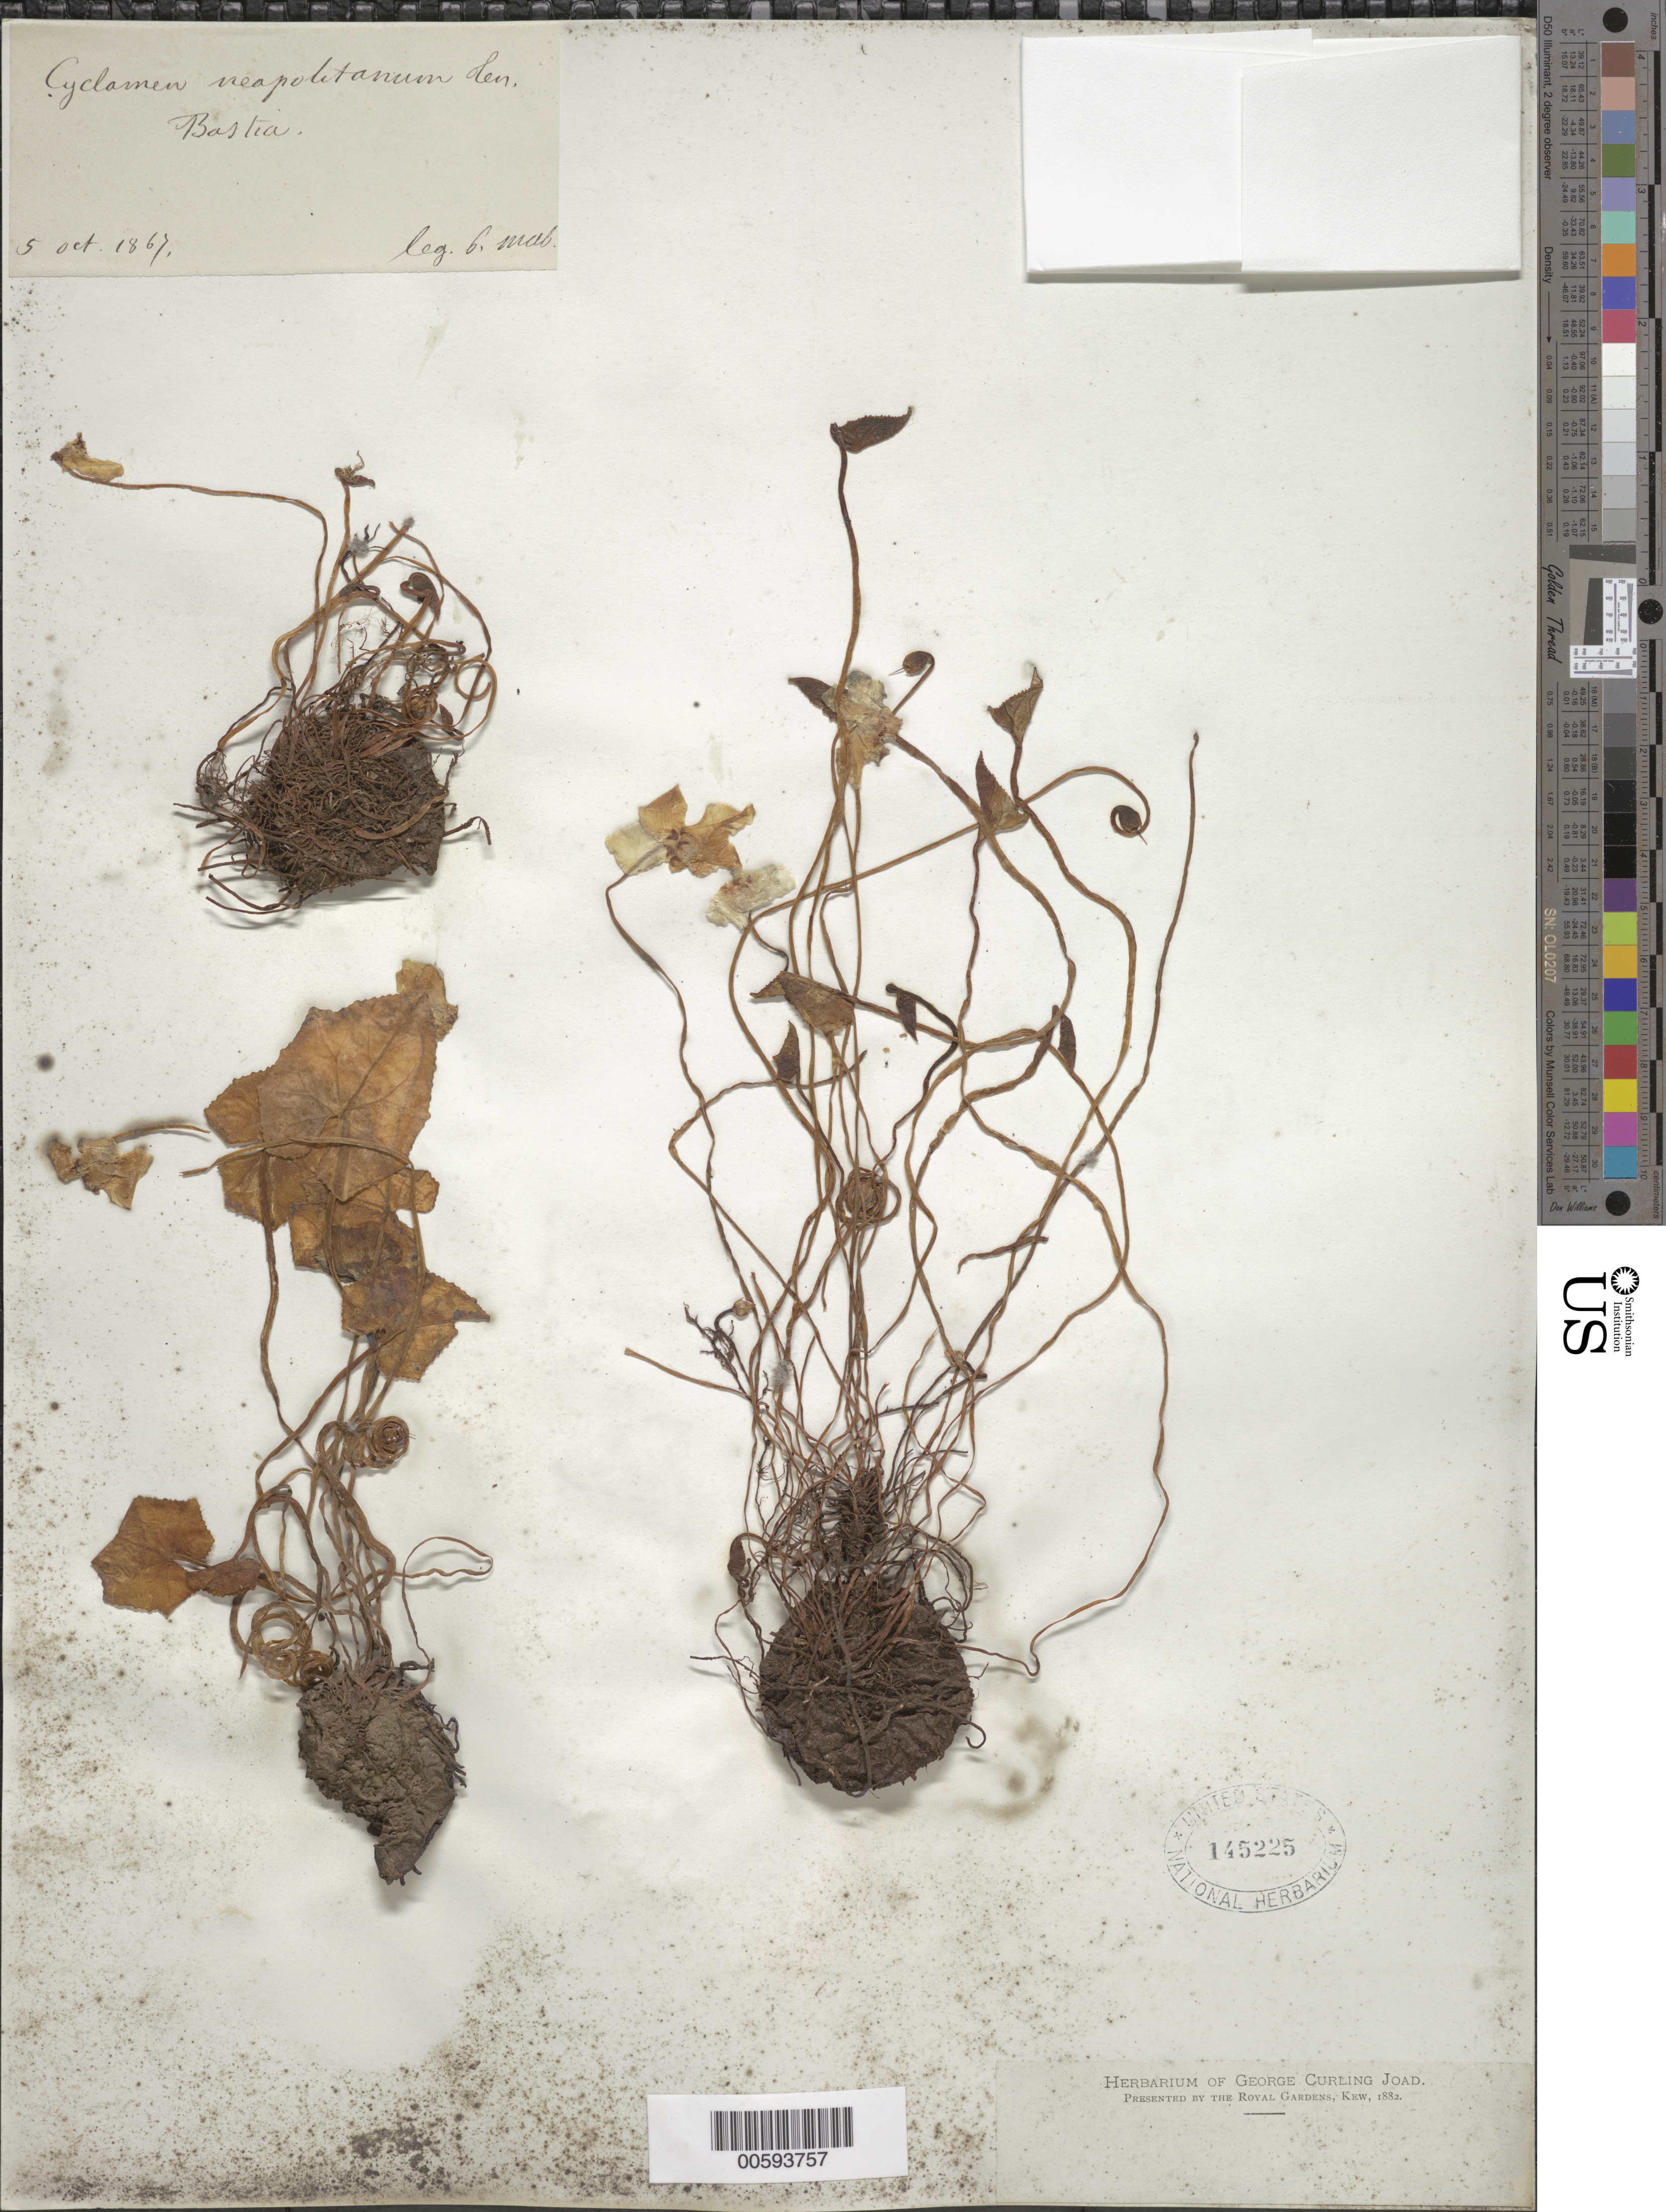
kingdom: Plantae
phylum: Tracheophyta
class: Magnoliopsida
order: Ericales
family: Primulaceae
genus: Cyclamen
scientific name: Cyclamen neapolitanum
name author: Ten.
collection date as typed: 05 Oct 1867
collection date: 1867-10-05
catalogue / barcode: US 145225